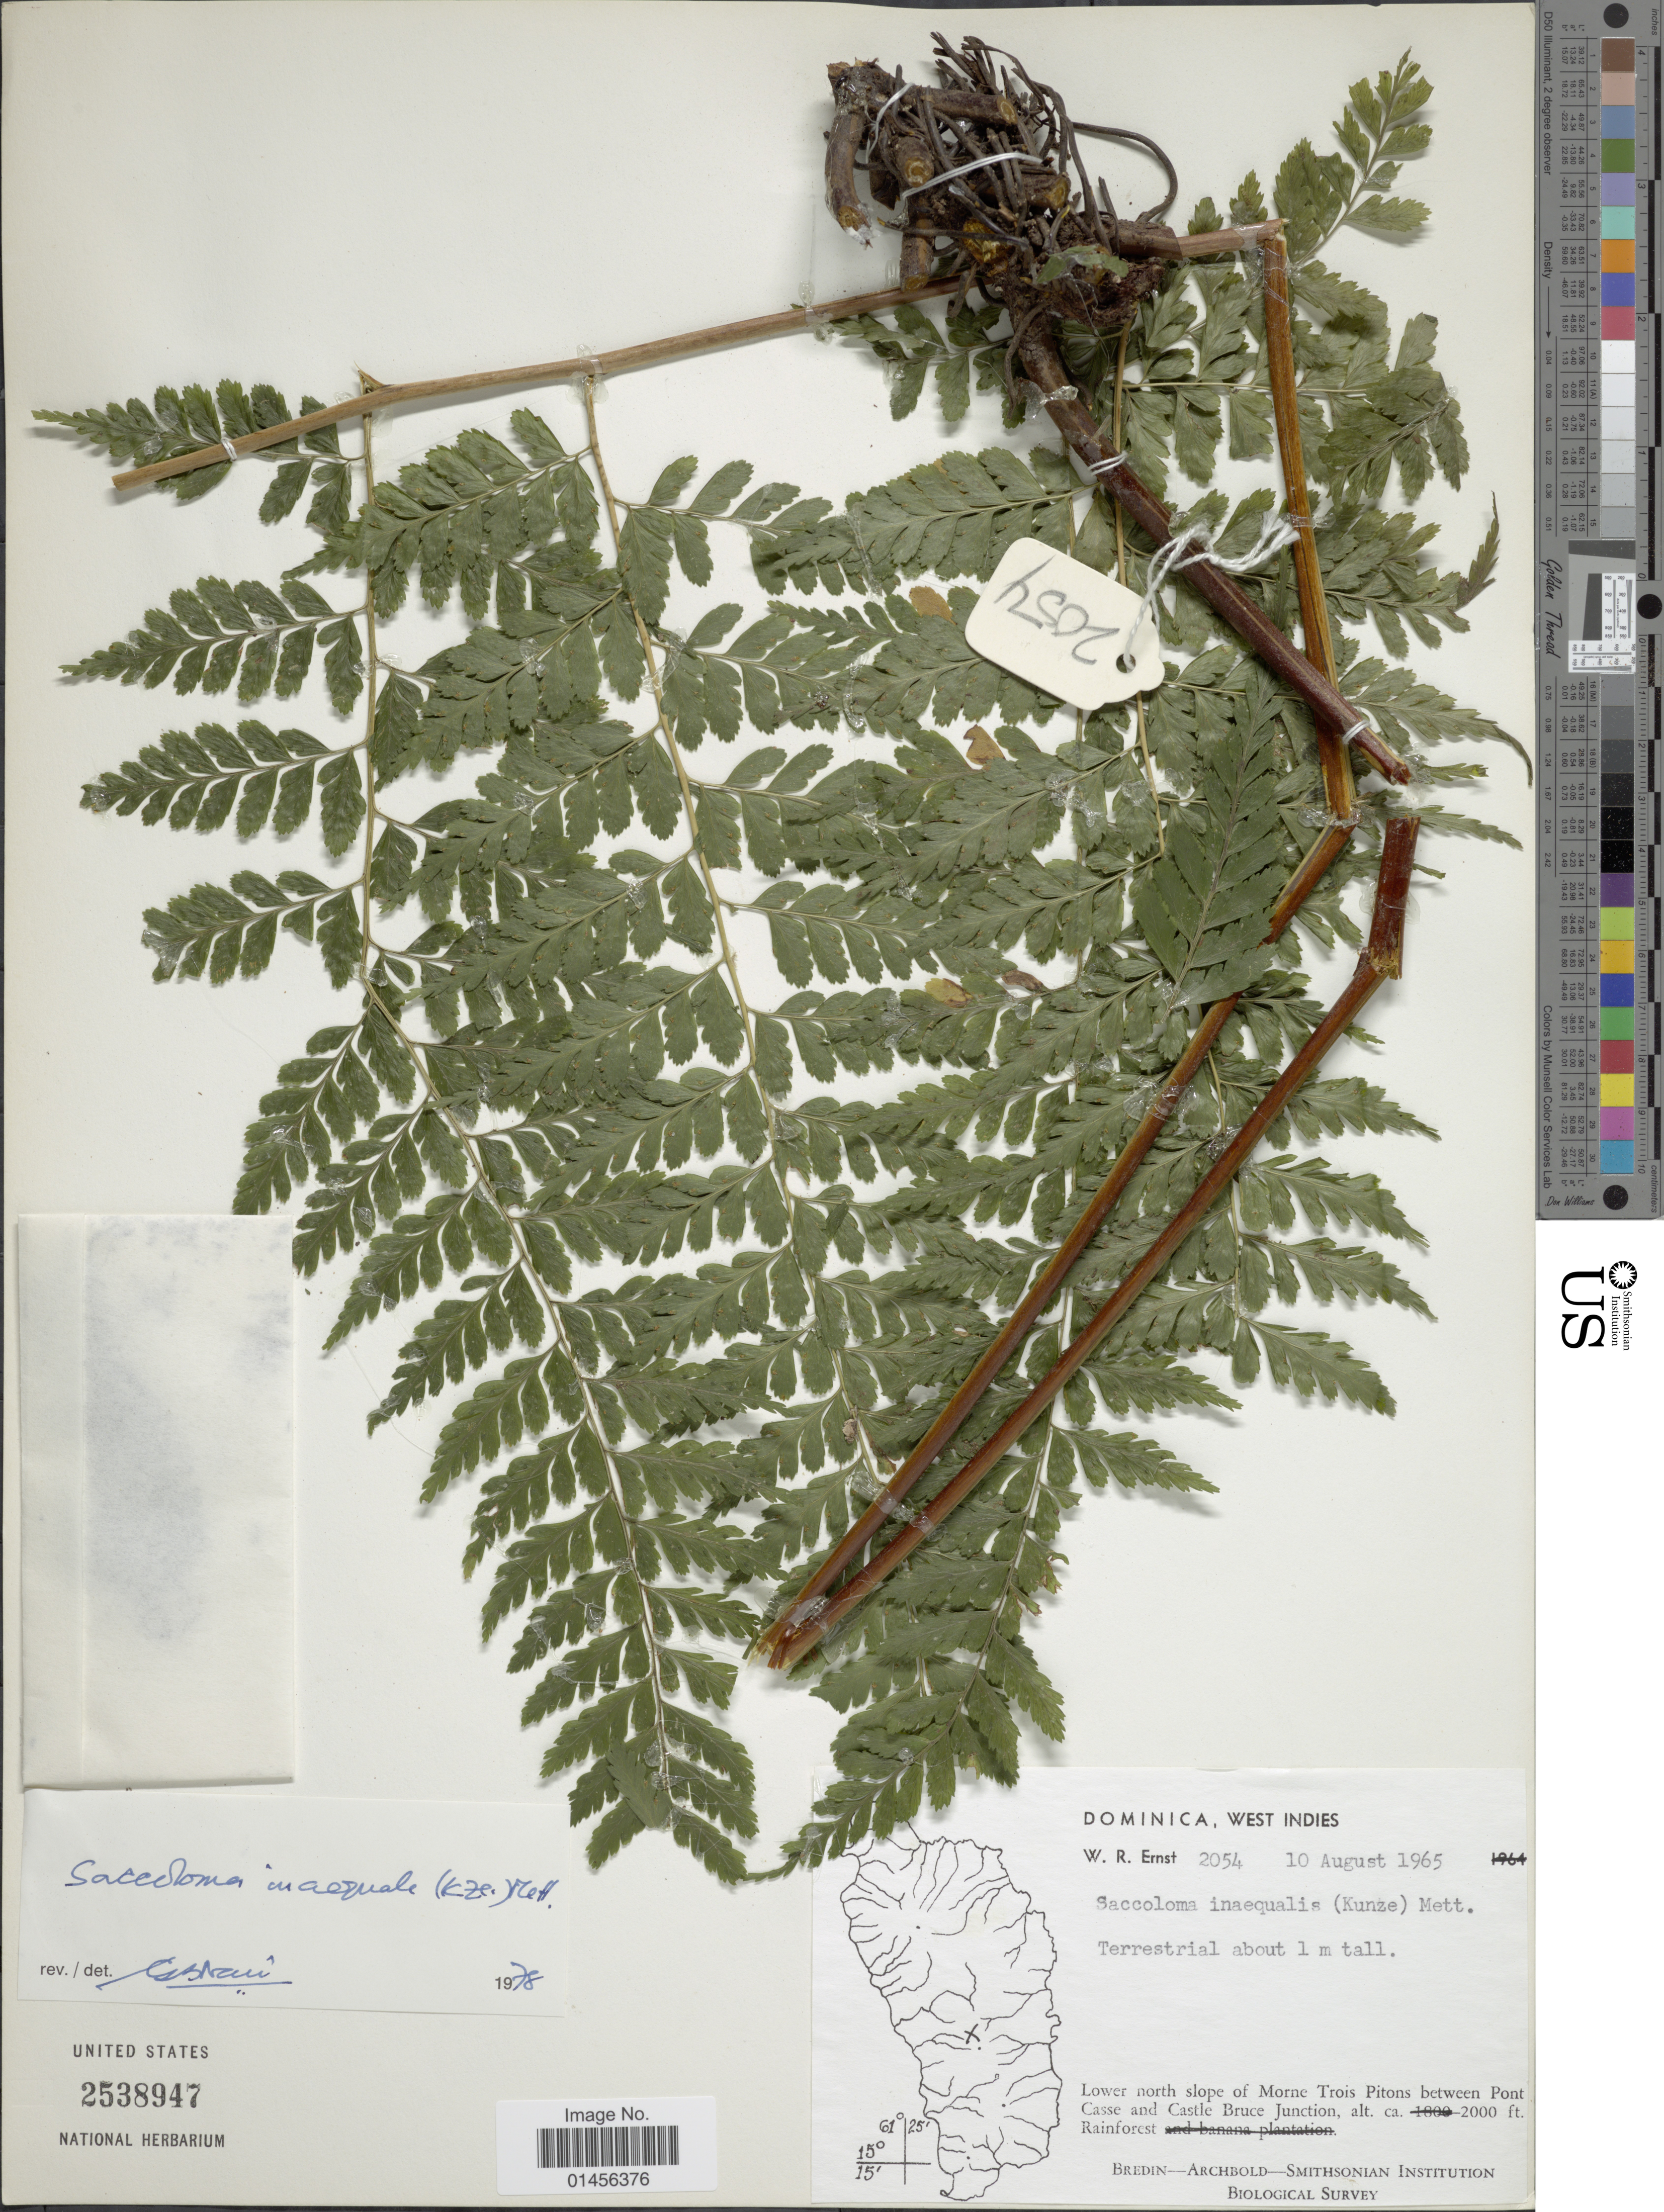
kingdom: Plantae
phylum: Tracheophyta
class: Polypodiopsida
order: Polypodiales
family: Saccolomataceae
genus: Saccoloma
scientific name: Saccoloma inaequale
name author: (Kunze) Mett.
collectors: W. R. Ernst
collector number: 2054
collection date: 1965-08-10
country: Dominica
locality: Lower north slope of Morne Trois Pitons between Pont Casse and Castle Bruce Junction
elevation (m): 610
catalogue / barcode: US 2538947